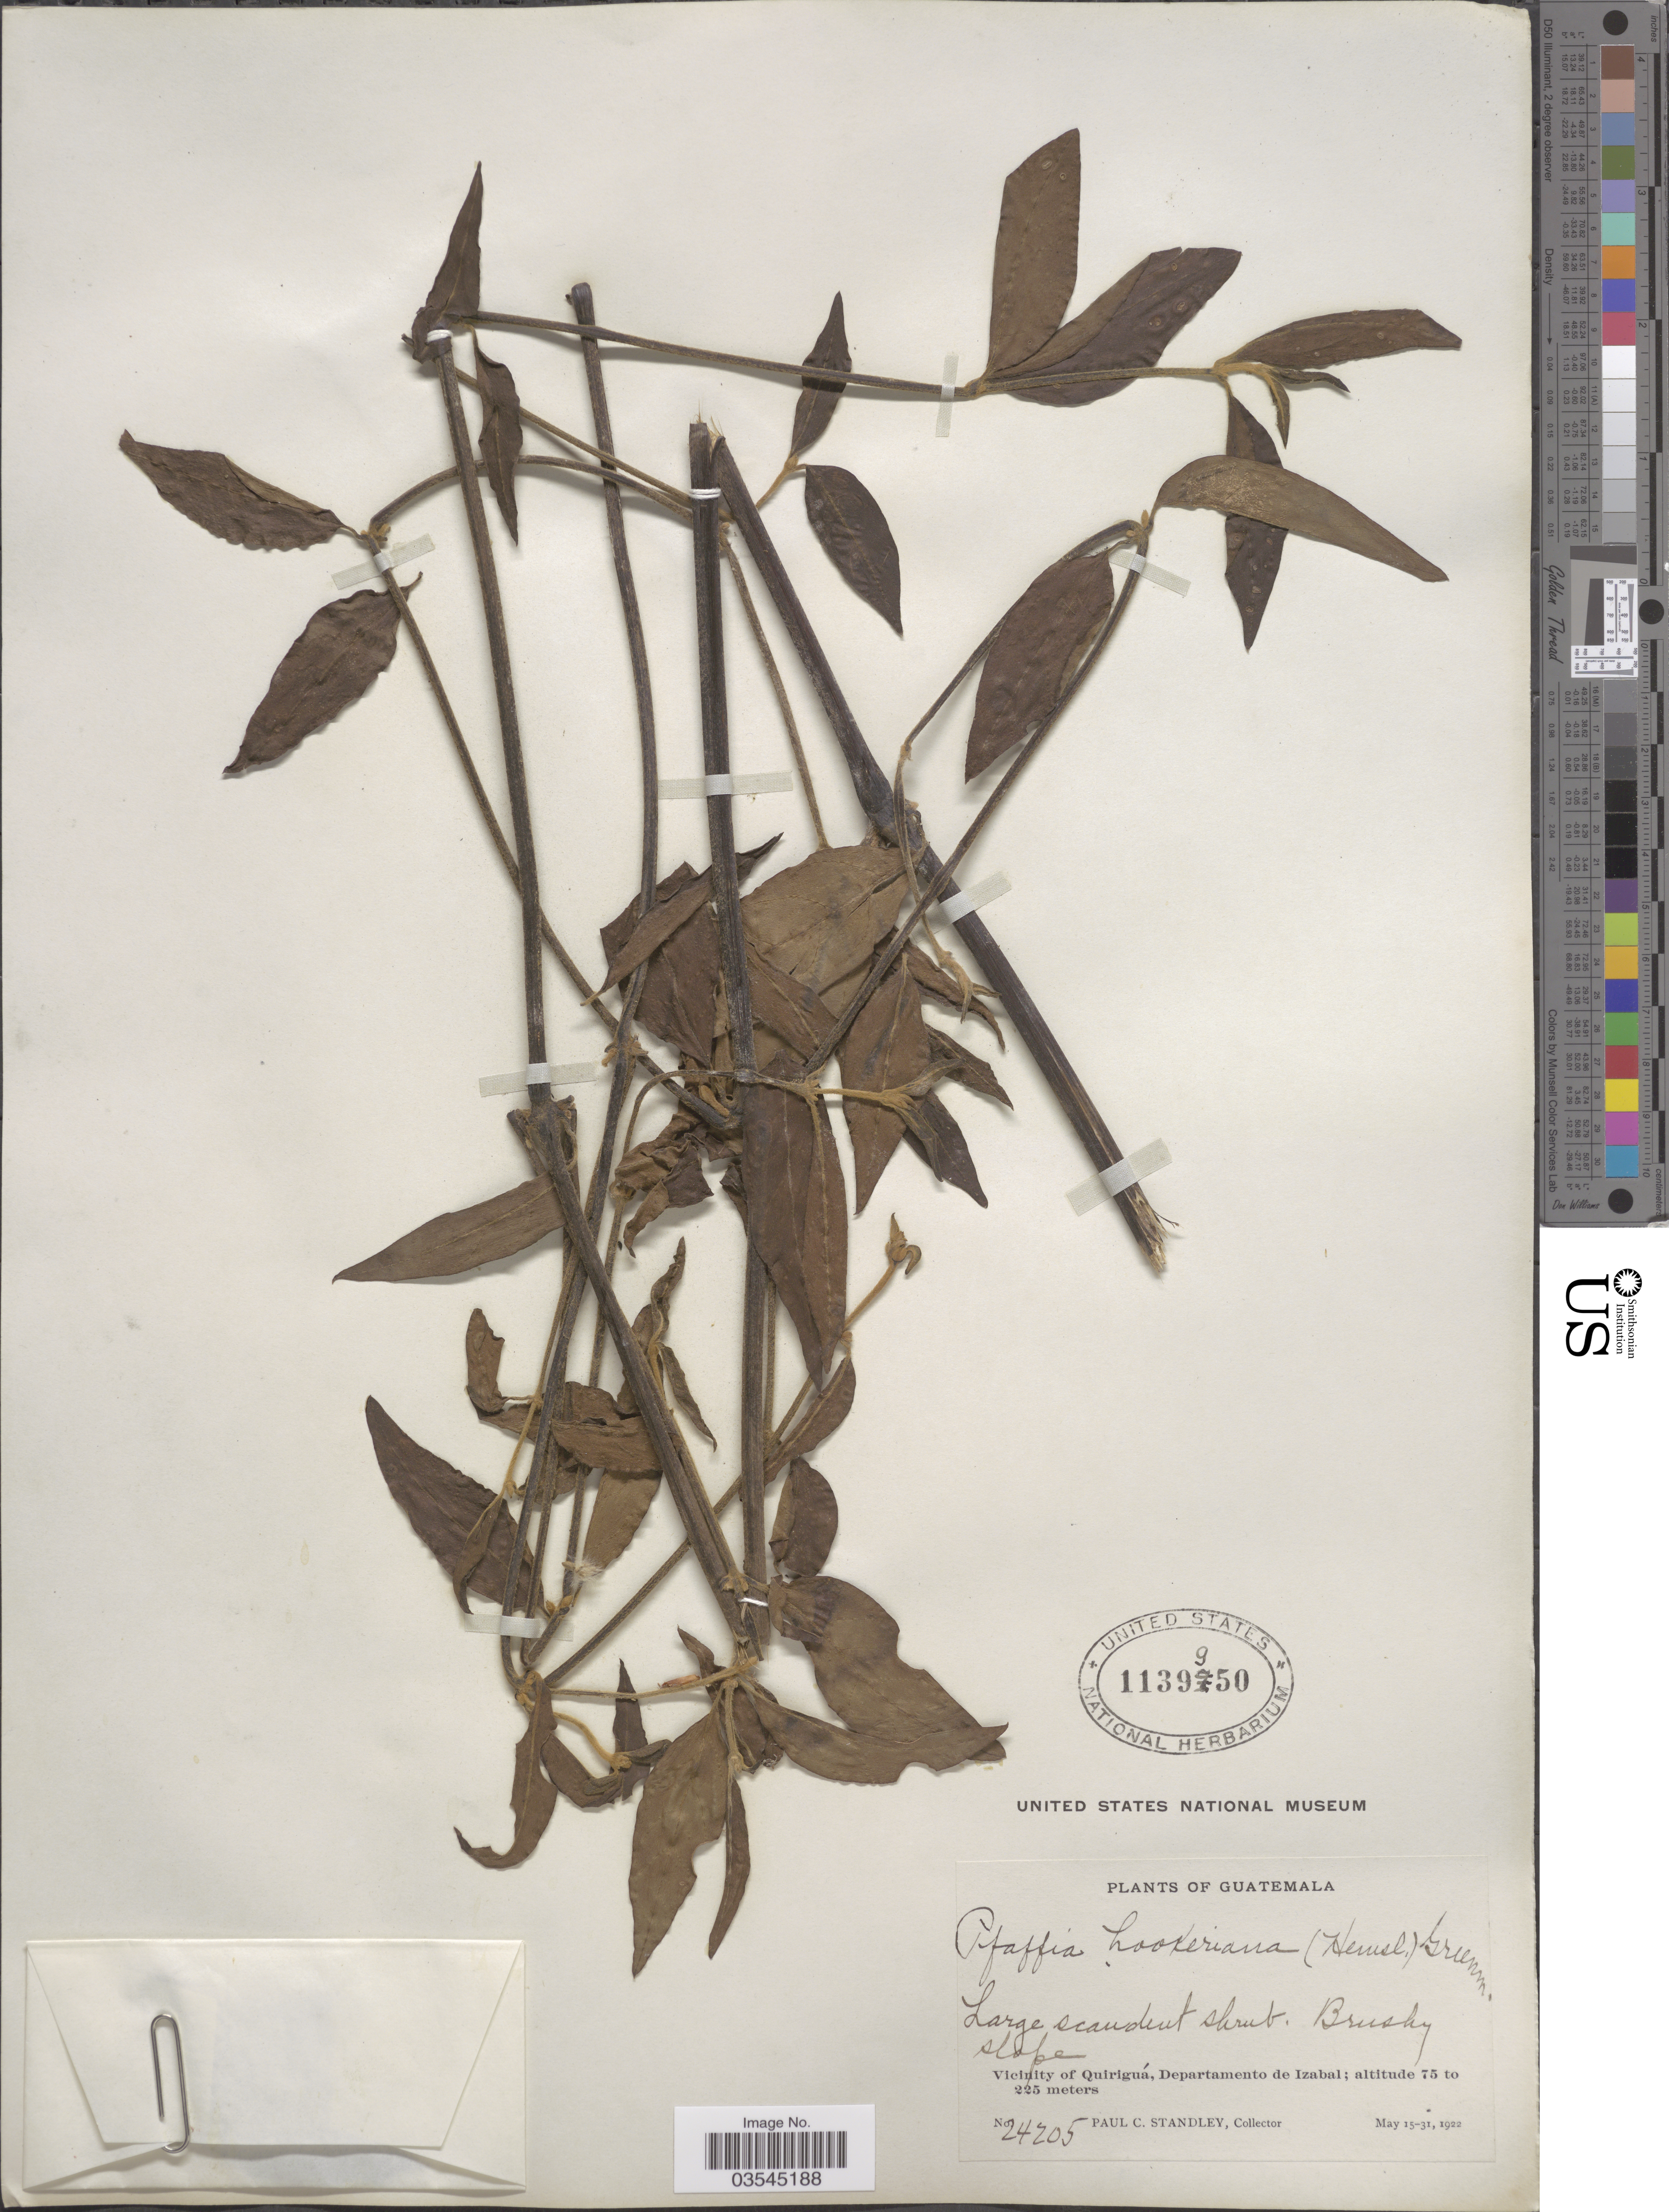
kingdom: Plantae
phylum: Tracheophyta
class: Magnoliopsida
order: Caryophyllales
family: Amaranthaceae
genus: Pfaffia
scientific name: Pfaffia hookeriana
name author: (Hemsl.) Greenm.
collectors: P. C. Standley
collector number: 24205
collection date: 1922-05-15/1922-05-31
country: Guatemala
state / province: Izabal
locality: Vicinity of Quiriguá, Departamento de Izabal.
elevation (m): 75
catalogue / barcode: US 1139950